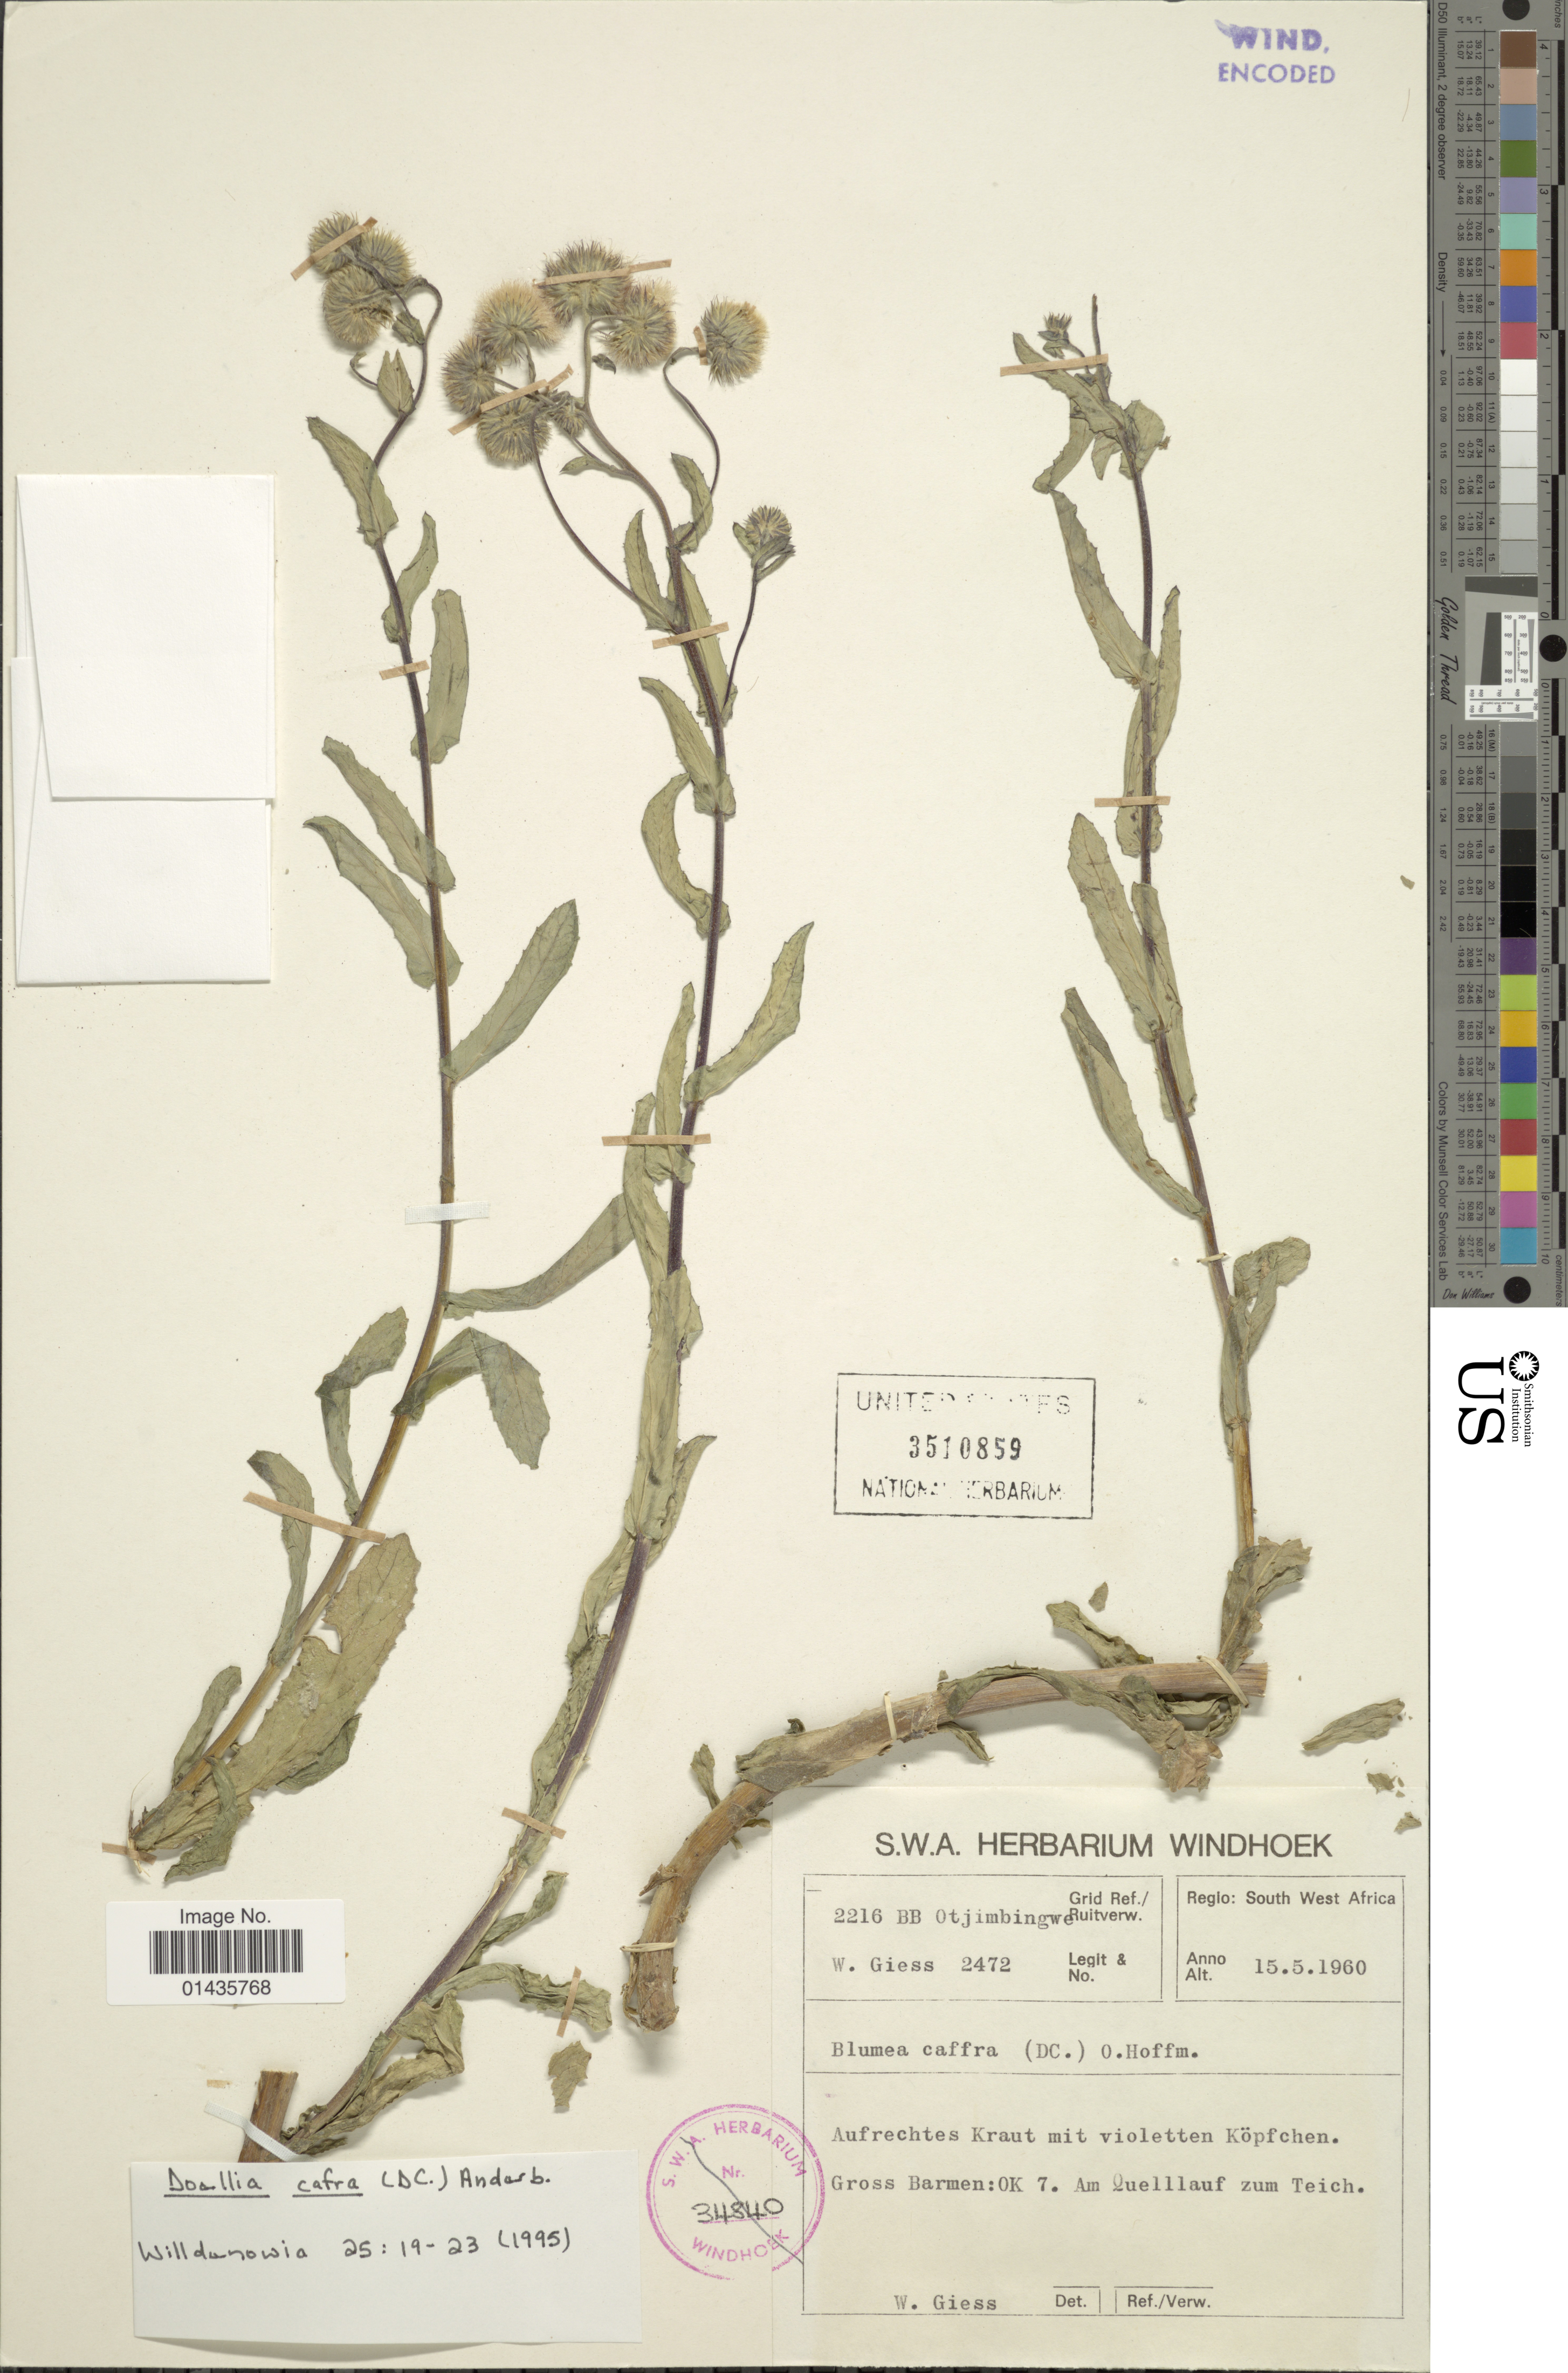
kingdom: Plantae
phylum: Tracheophyta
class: Magnoliopsida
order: Asterales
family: Asteraceae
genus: Doellia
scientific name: Doellia cafra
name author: (DC.) Anderb.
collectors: W. Giess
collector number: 2472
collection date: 1960-05-15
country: Namibia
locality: South West Africa, aufrechtes Kraut mit violetten Kopfchen, Gross Barmen, Ok 7, am Quellauf zum Teich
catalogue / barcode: US 3510859